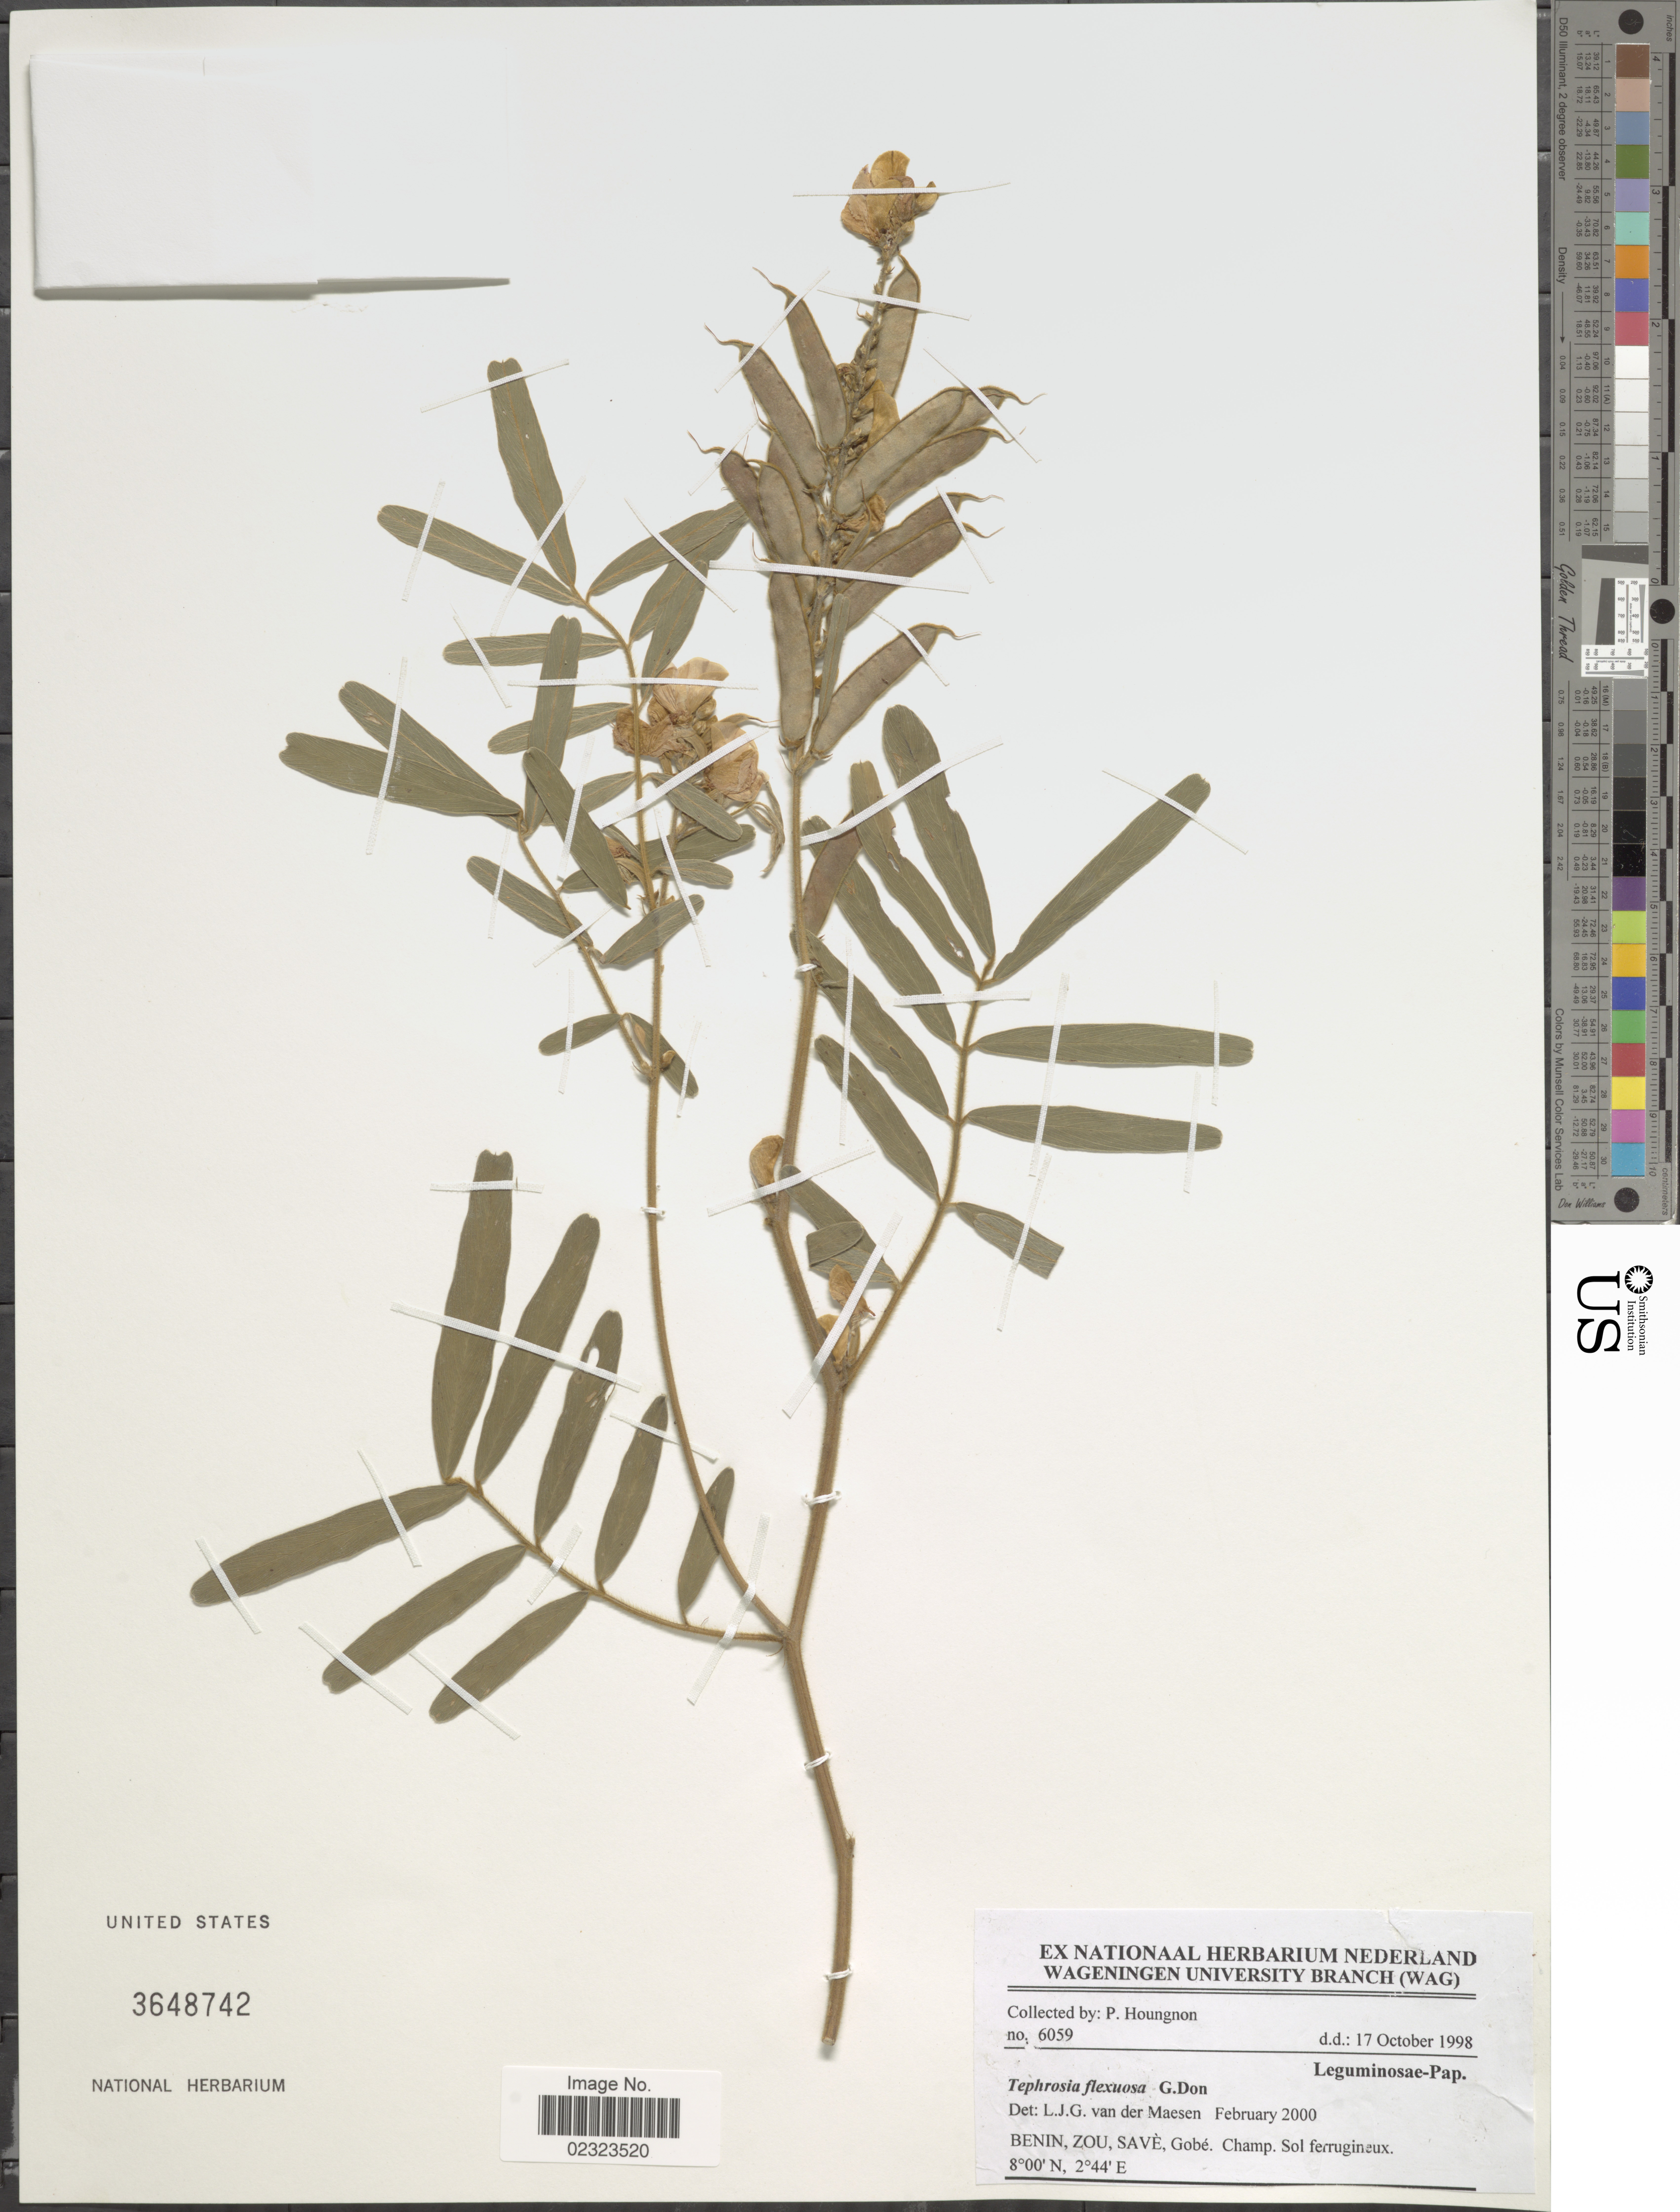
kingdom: Plantae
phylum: Tracheophyta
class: Magnoliopsida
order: Fabales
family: Fabaceae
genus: Tephrosia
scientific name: Tephrosia flexuosa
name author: G. Don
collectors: P. Houngnon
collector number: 6059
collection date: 1998-10-17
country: Benin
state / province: Zou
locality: Save, Gobe, Champ.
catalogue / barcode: US 3648742